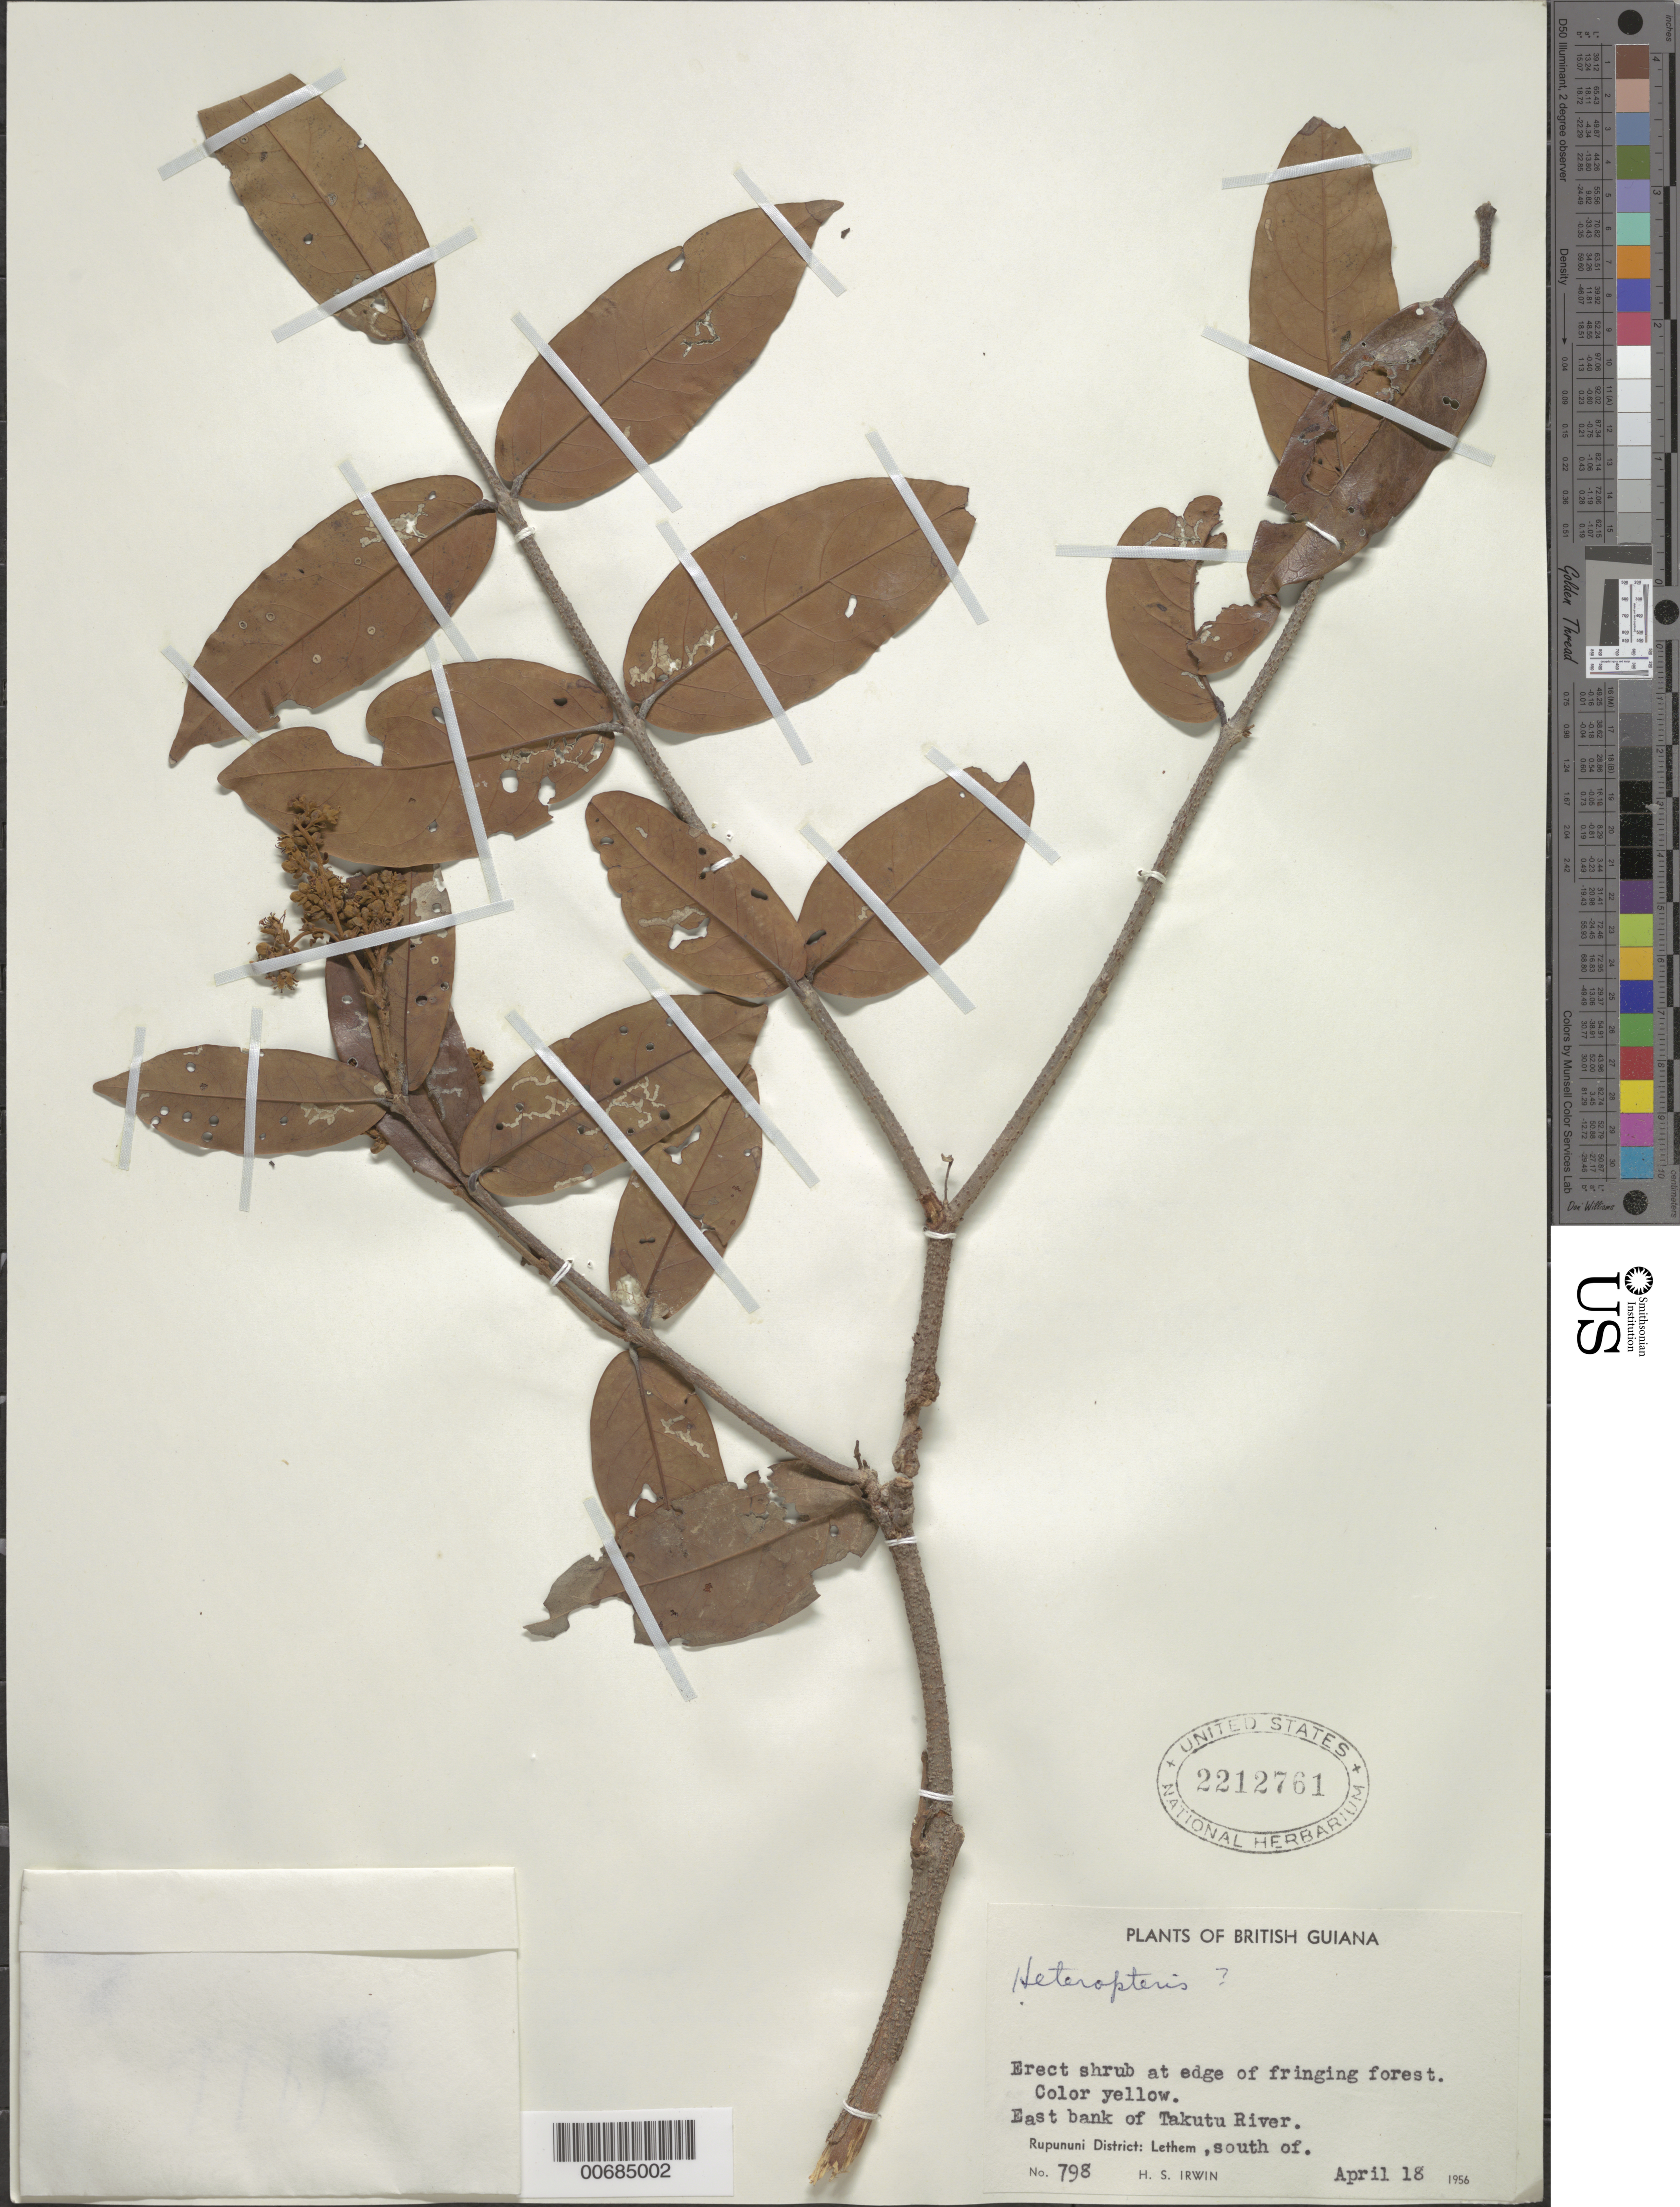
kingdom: Plantae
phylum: Tracheophyta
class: Magnoliopsida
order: Malpighiales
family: Malpighiaceae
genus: Heteropterys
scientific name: Heteropterys sp.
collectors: H. Irwin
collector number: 798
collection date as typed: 18-Apr-56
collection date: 1956-04-18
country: Guyana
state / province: U. Takutu-U. Essequibo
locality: Rupununi Dist., Lethem, S of, east bank of Takutu R.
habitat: Edge of forest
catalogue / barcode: US 2212761